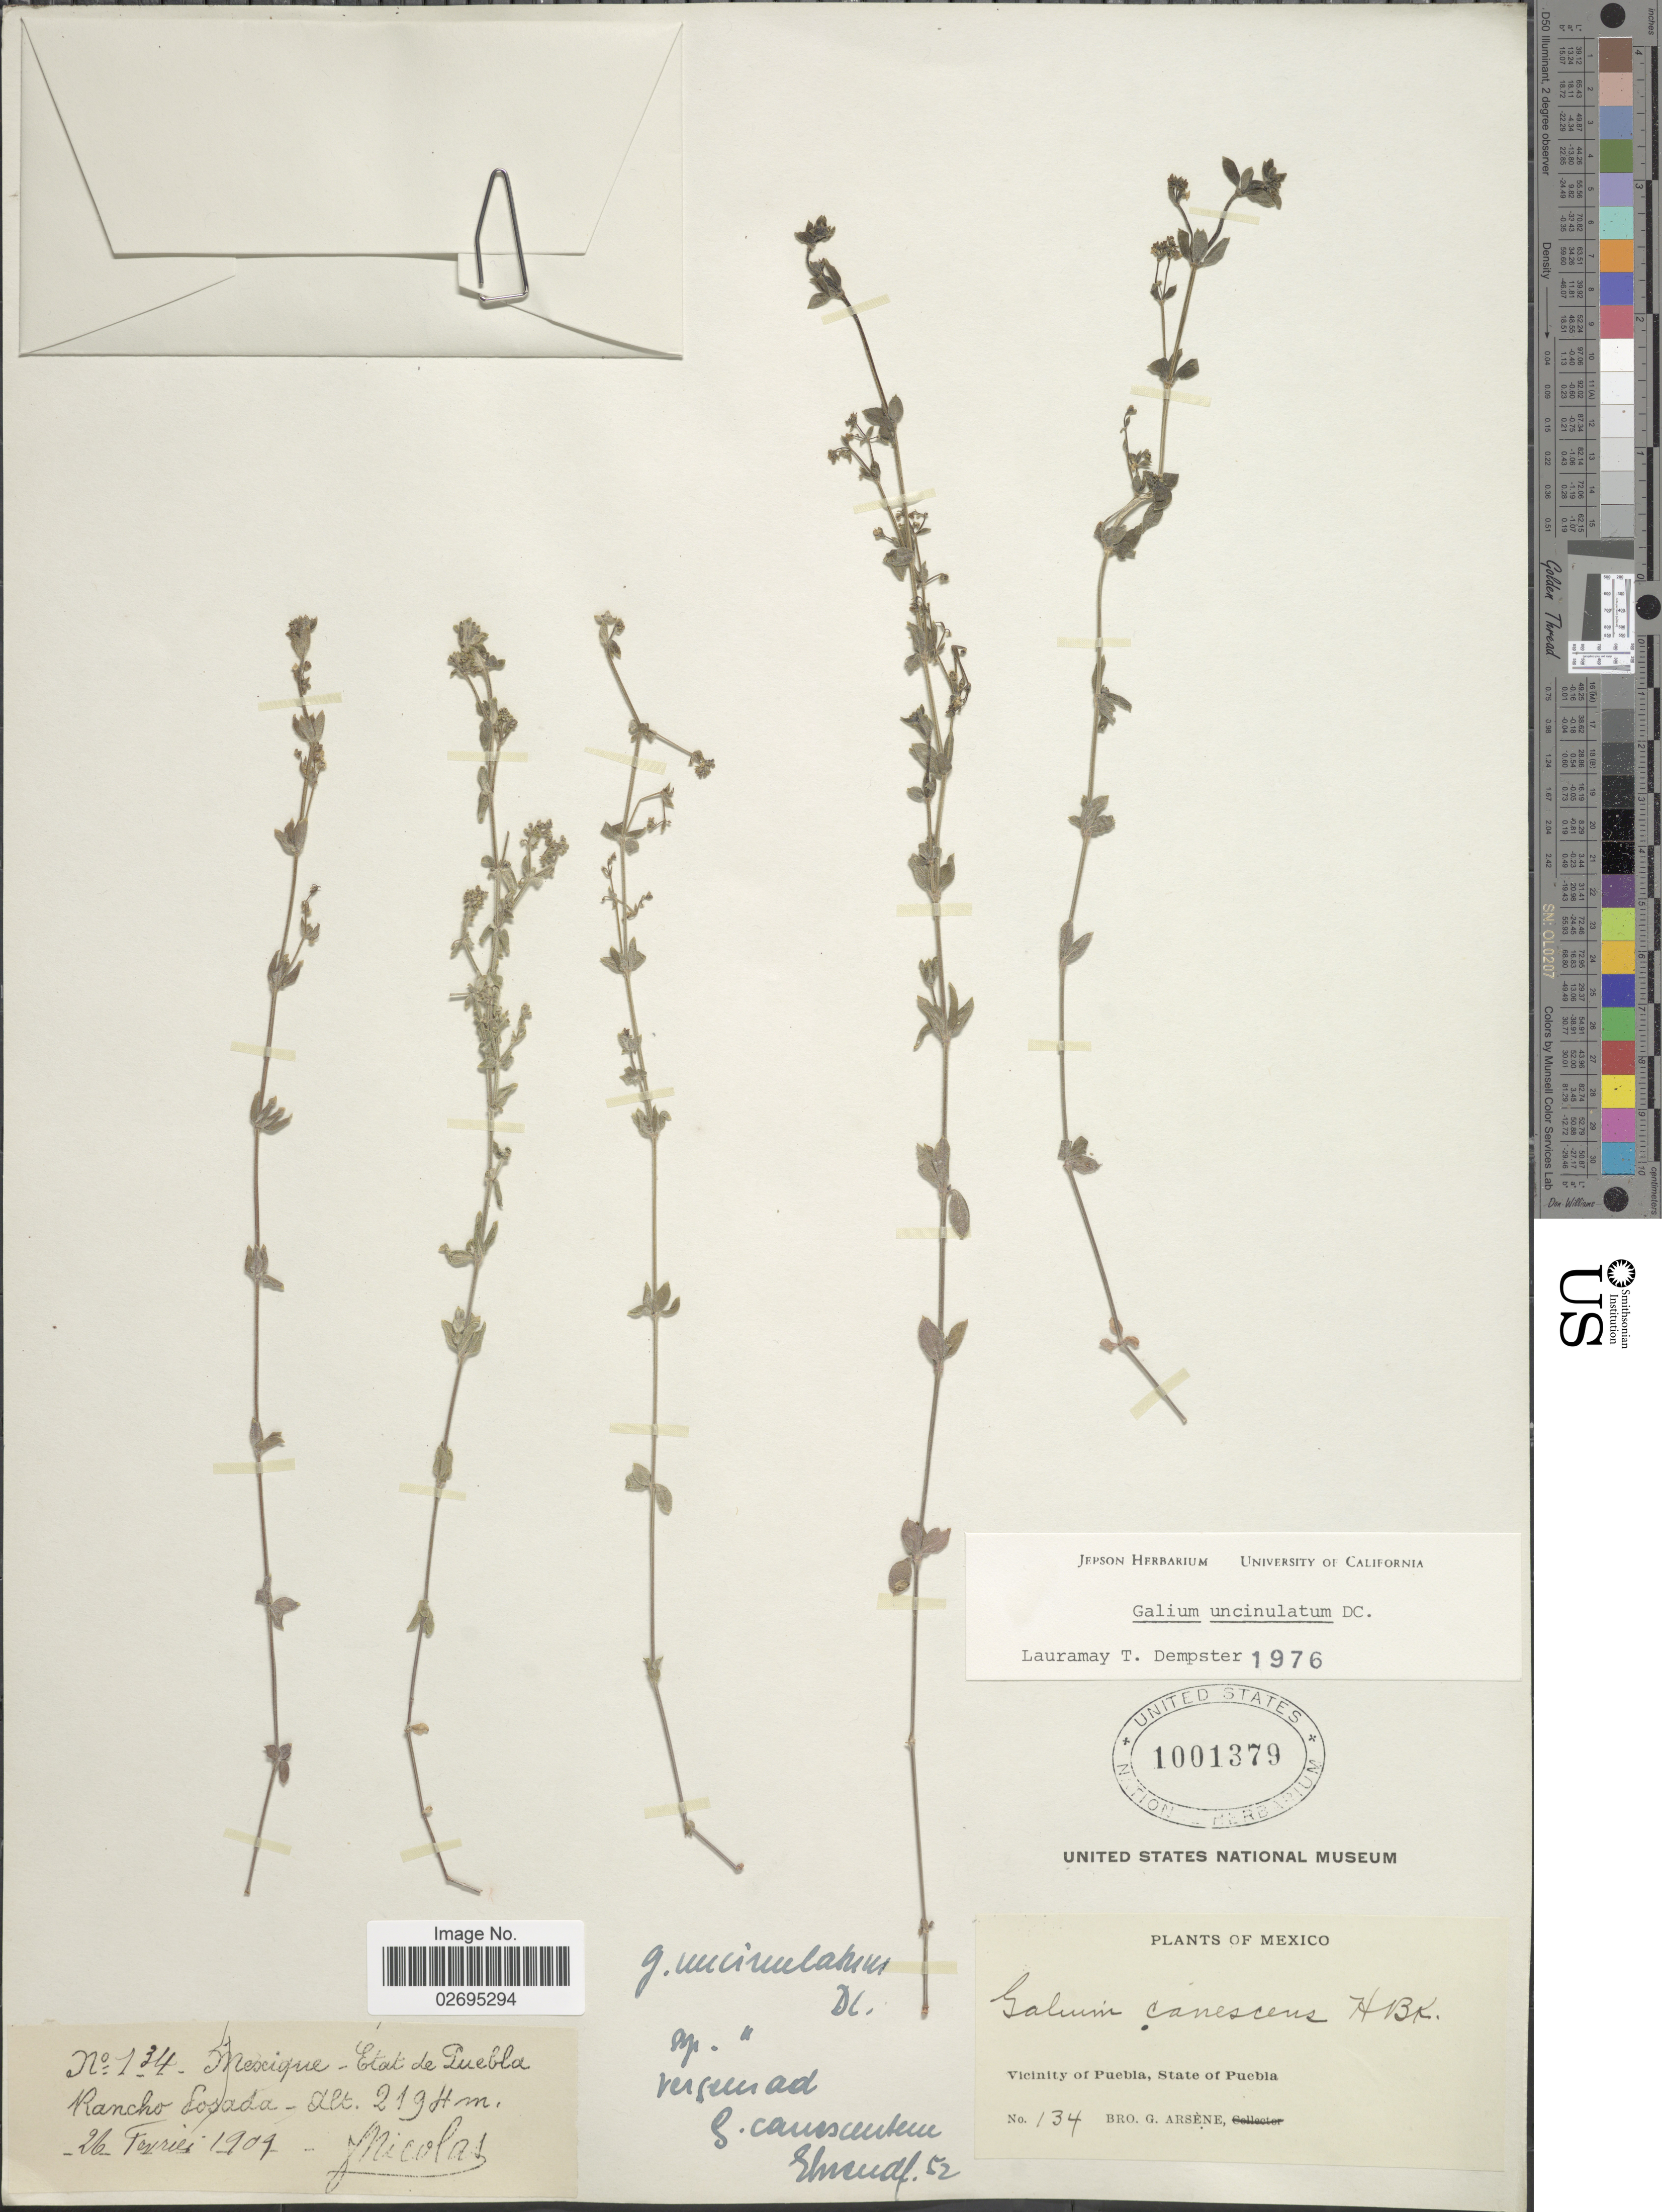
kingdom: Plantae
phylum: Tracheophyta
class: Magnoliopsida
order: Gentianales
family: Rubiaceae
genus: Galium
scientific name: Galium uncinulatum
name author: DC.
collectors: Bro. G. Arsène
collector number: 134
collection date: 1909-02-26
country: Mexico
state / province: Puebla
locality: Rancho Posada - Vicinity of Puebla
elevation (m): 2194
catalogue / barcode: US 1001379